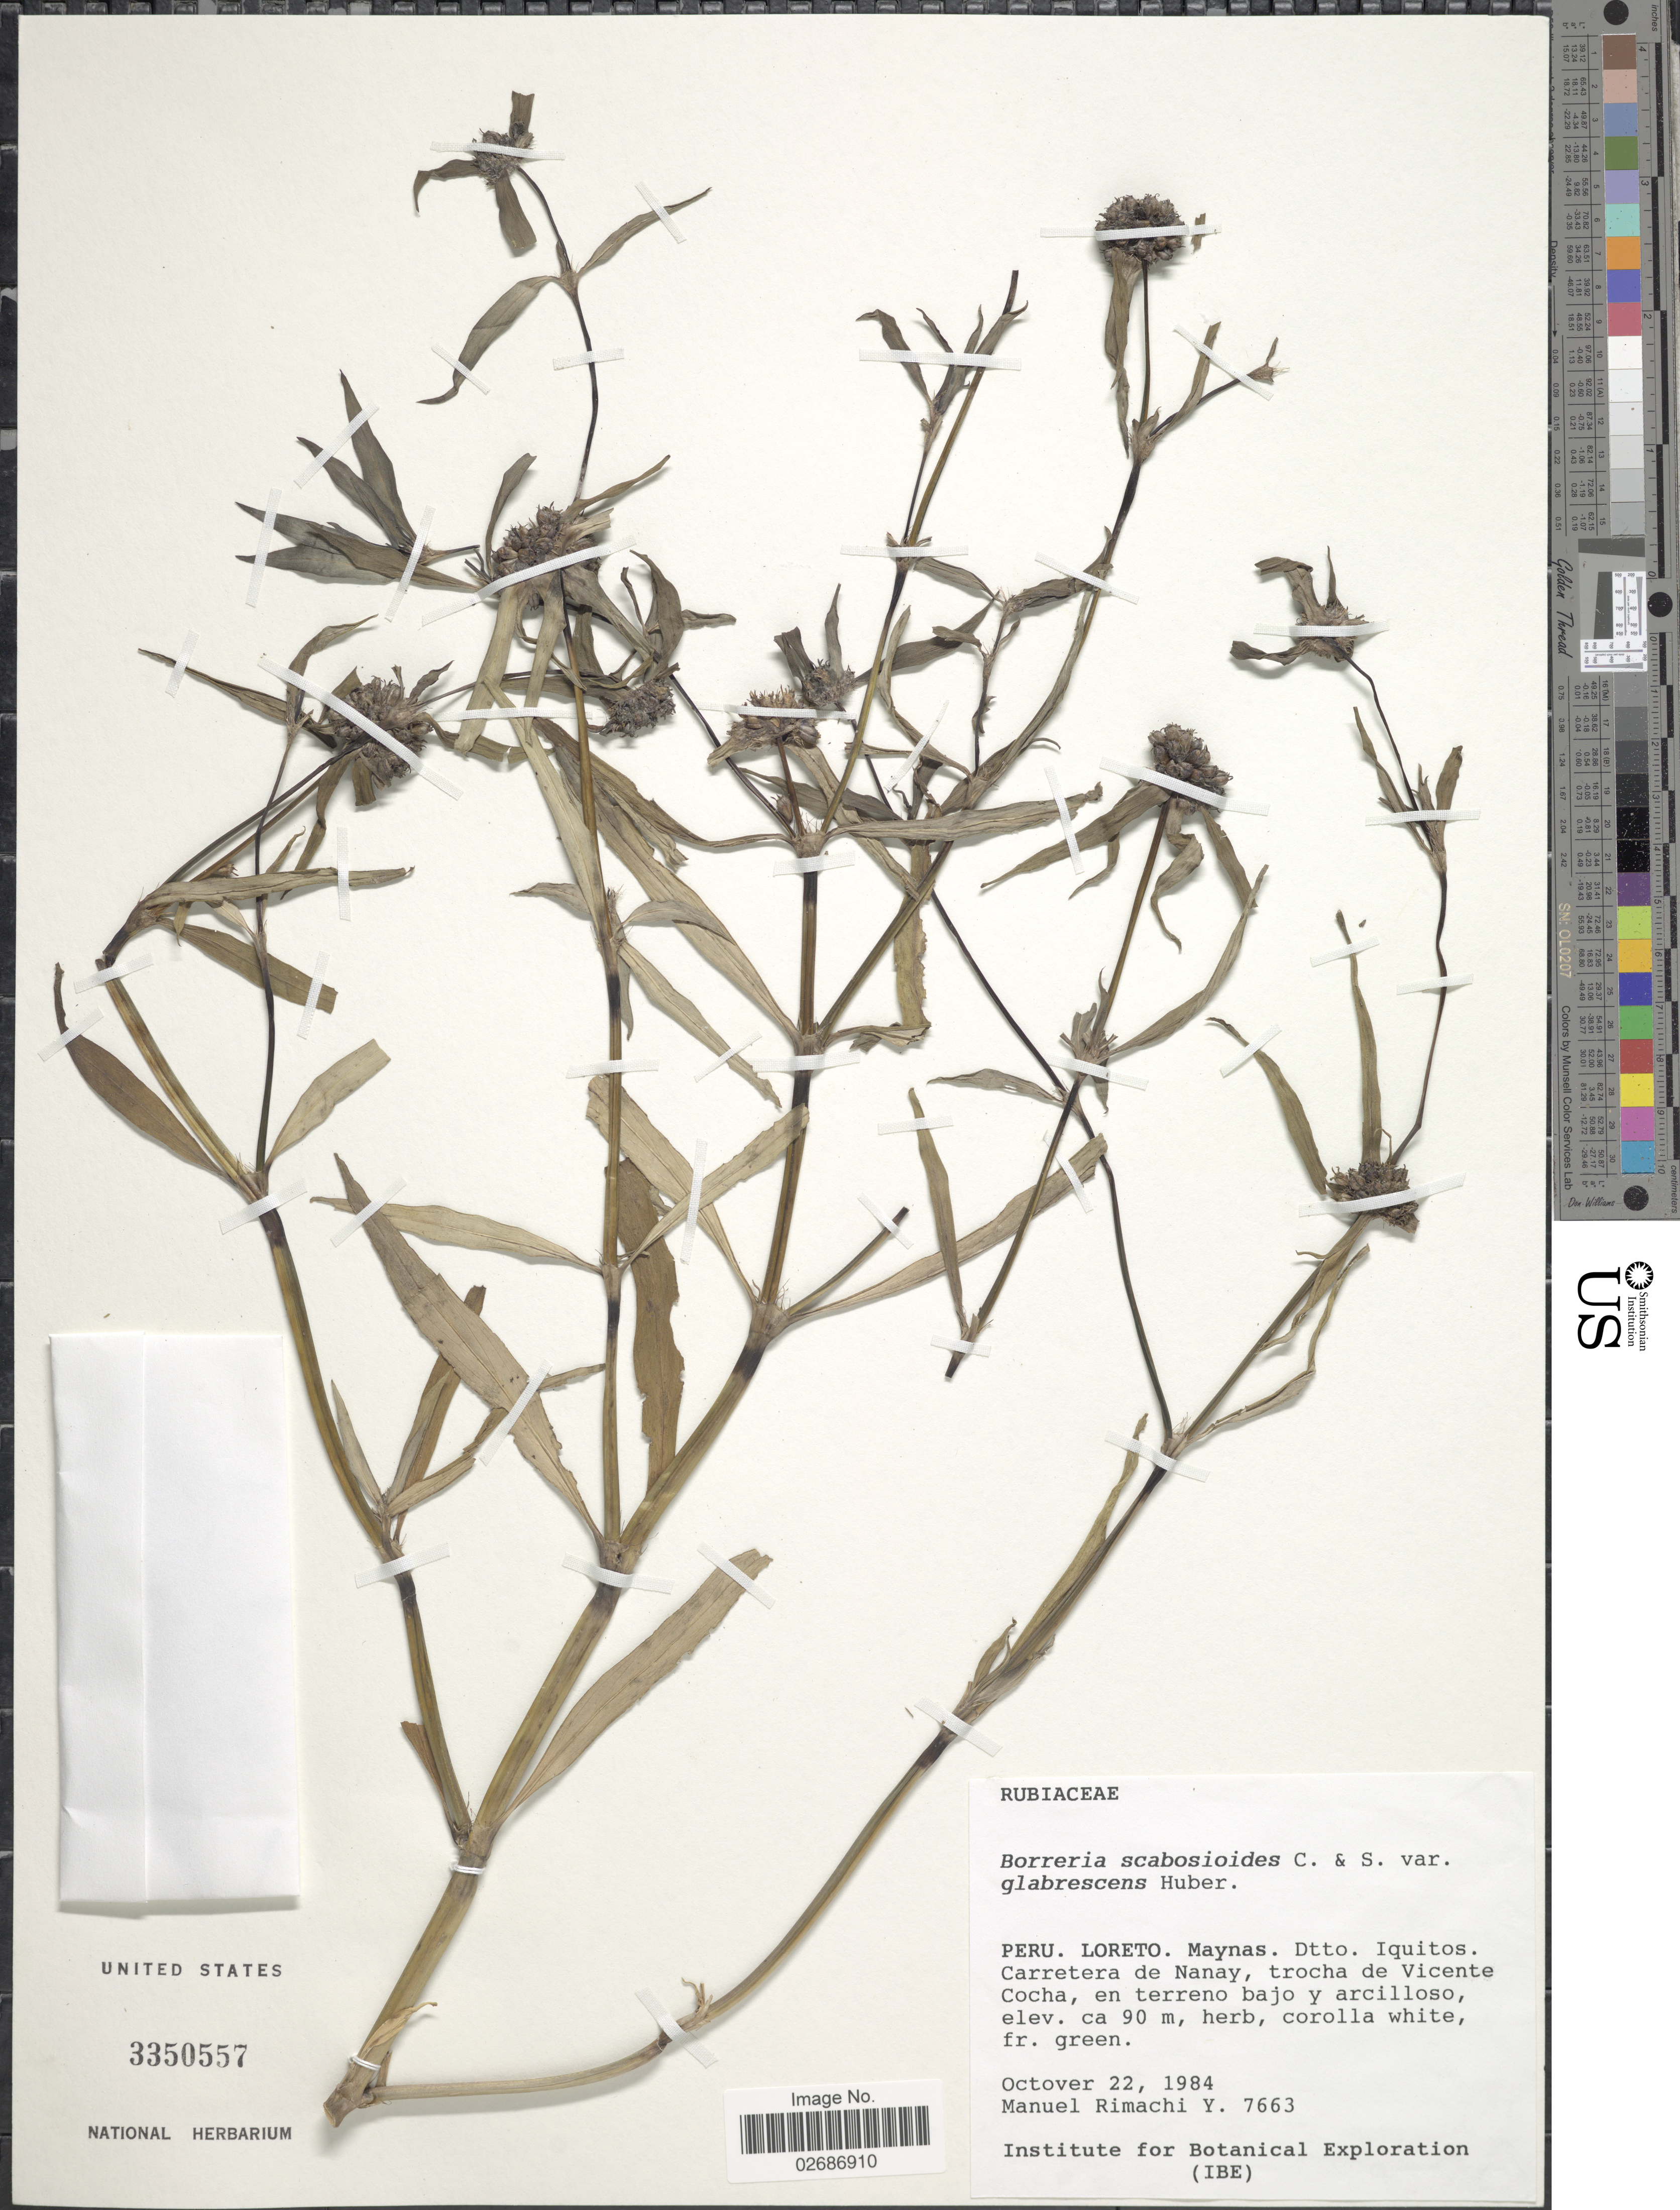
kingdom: Plantae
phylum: Tracheophyta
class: Magnoliopsida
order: Gentianales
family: Rubiaceae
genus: Borreria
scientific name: Borreria scabiosoides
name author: Cham. & Schltdl.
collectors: M. Rimachi Y.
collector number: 7663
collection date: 1984-10-22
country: Peru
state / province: Loreto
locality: Maynas, Dtto. Iquitos, Carretera de Nanay, trocha de Vicente Cocha, en terreno bajo arcilloso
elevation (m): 90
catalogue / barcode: US 3350557